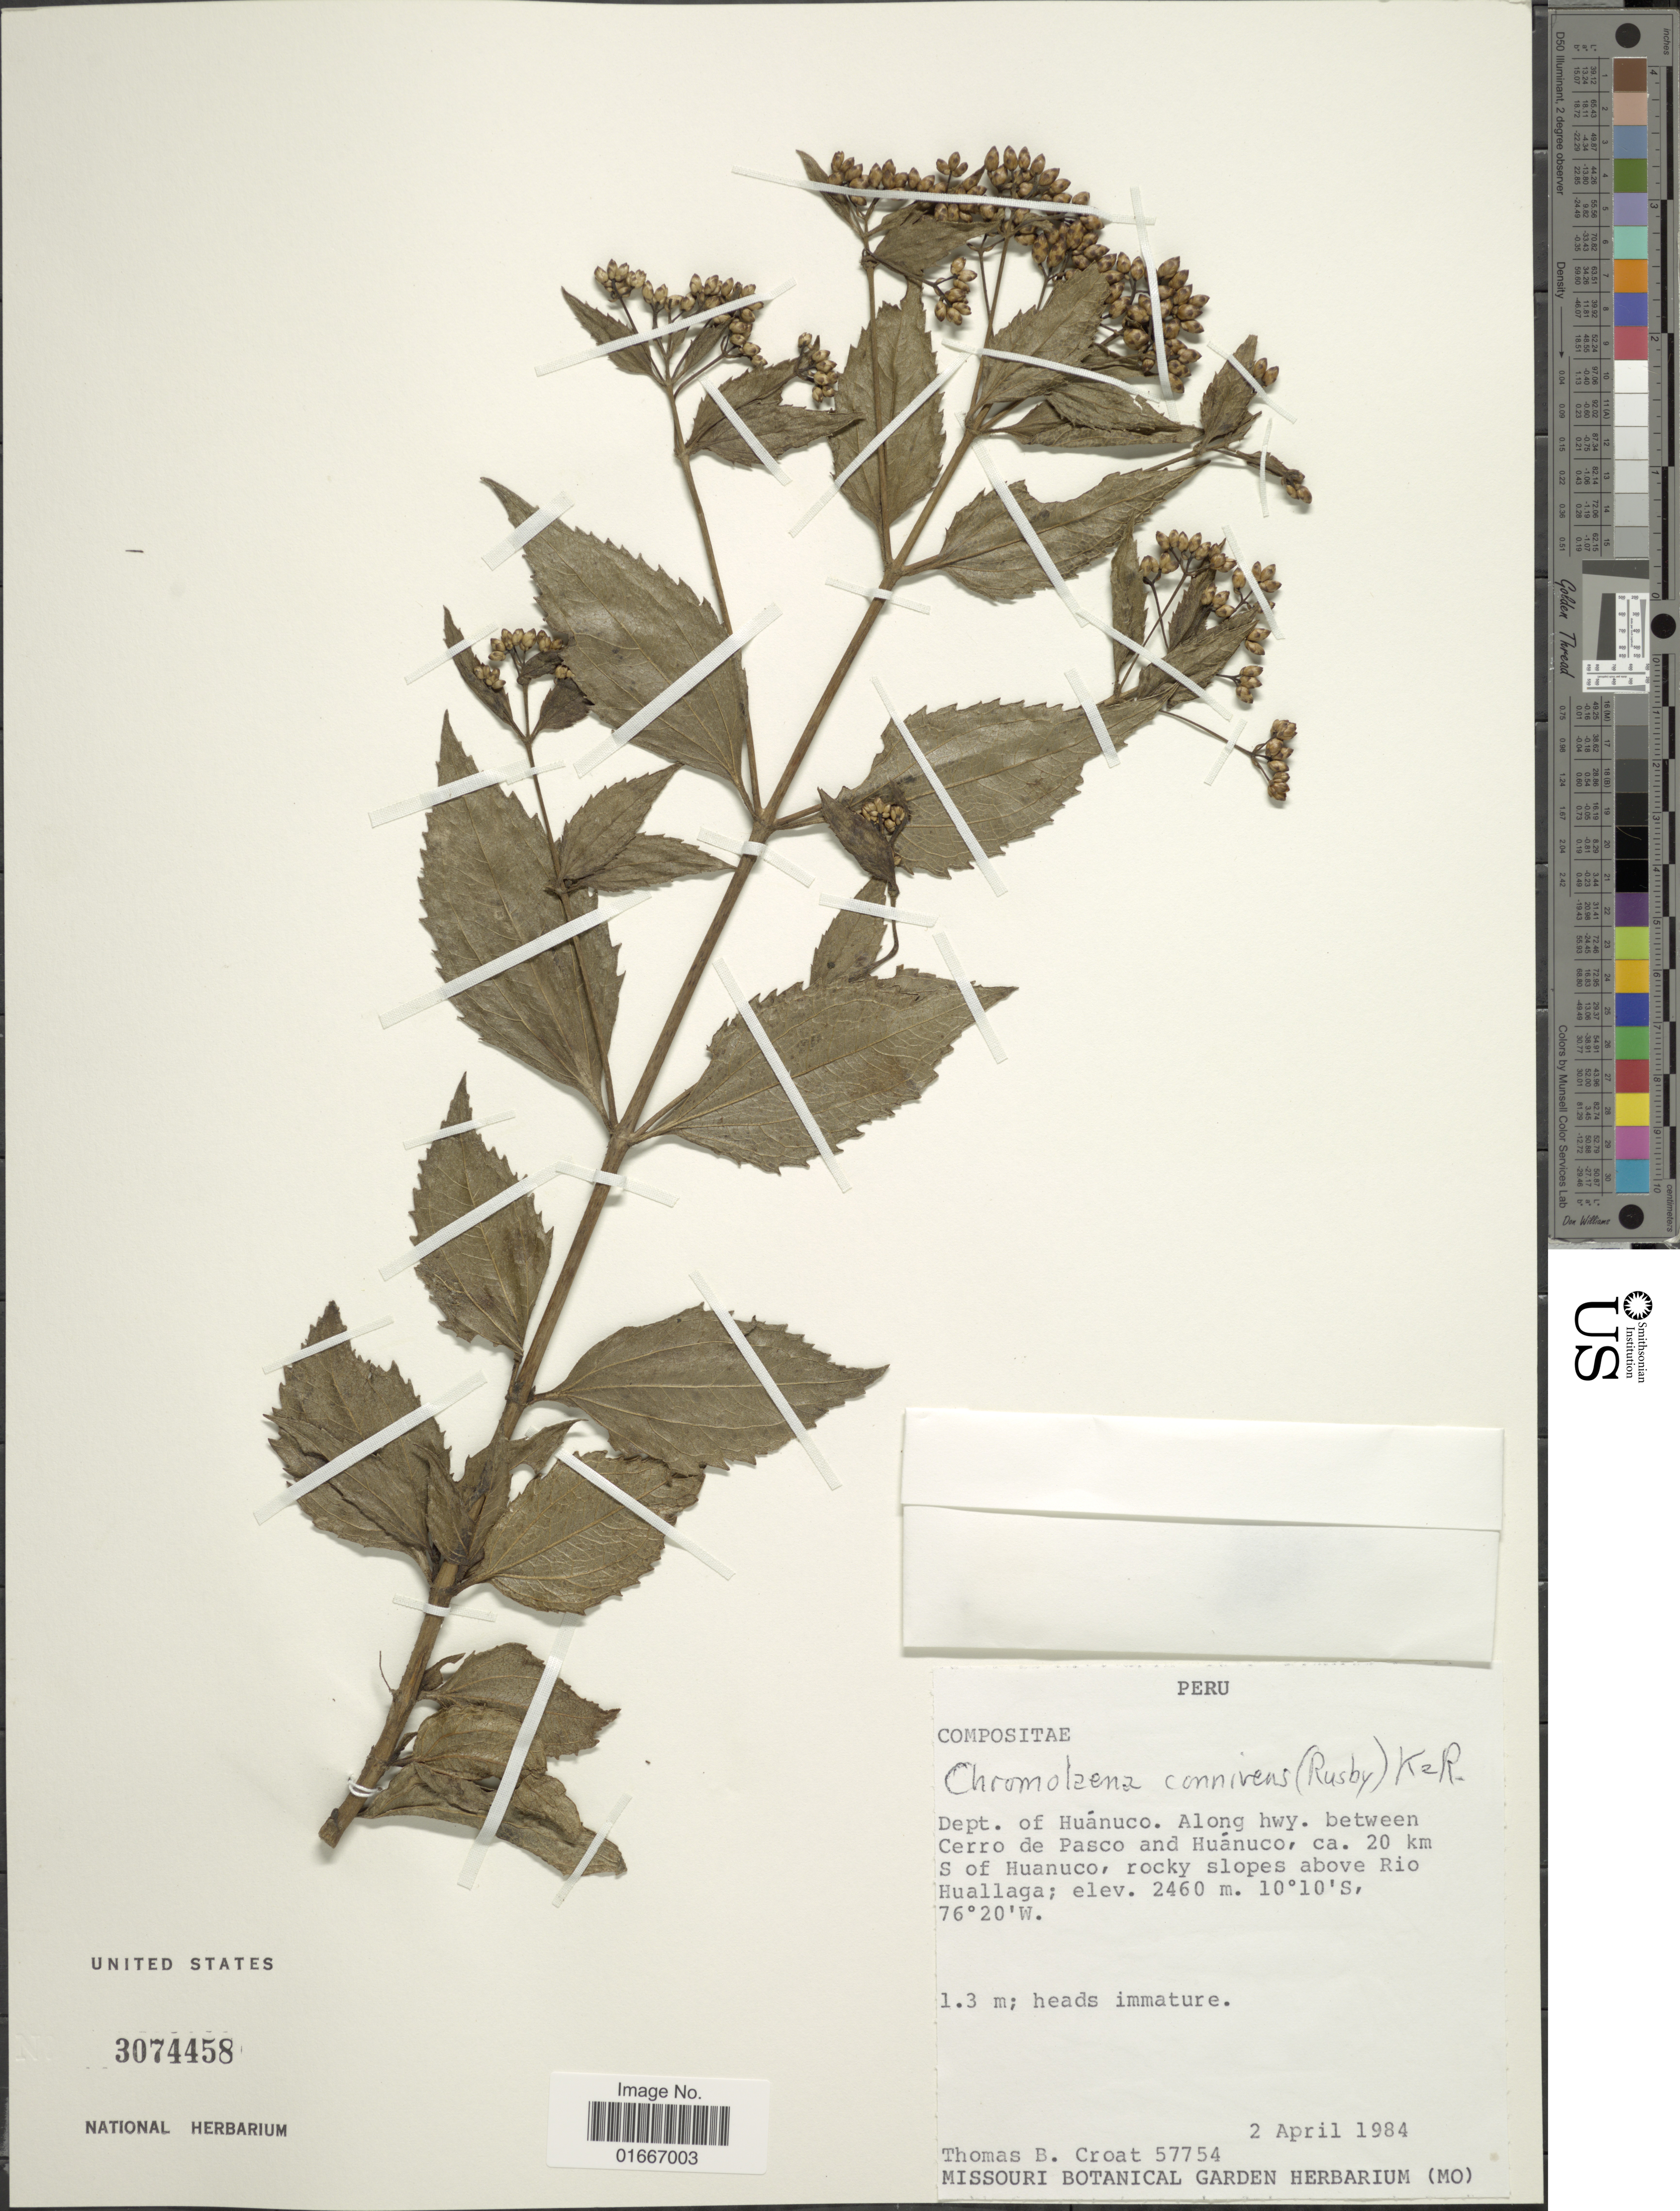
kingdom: Plantae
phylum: Tracheophyta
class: Magnoliopsida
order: Asterales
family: Asteraceae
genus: Chromolaena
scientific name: Chromolaena connivens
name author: (Rusby) R.M. King & H. Rob.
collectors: T. B. Croat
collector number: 57754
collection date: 1984-04-02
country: Peru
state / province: Huánuco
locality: Peru. Dept. of Huanuco. Along hwy. between Cerro de Pasco and Huanuco, ca. 20 km S of Huanuco, rocky slopes above Rio Huallaga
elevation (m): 2460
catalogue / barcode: US 3074458